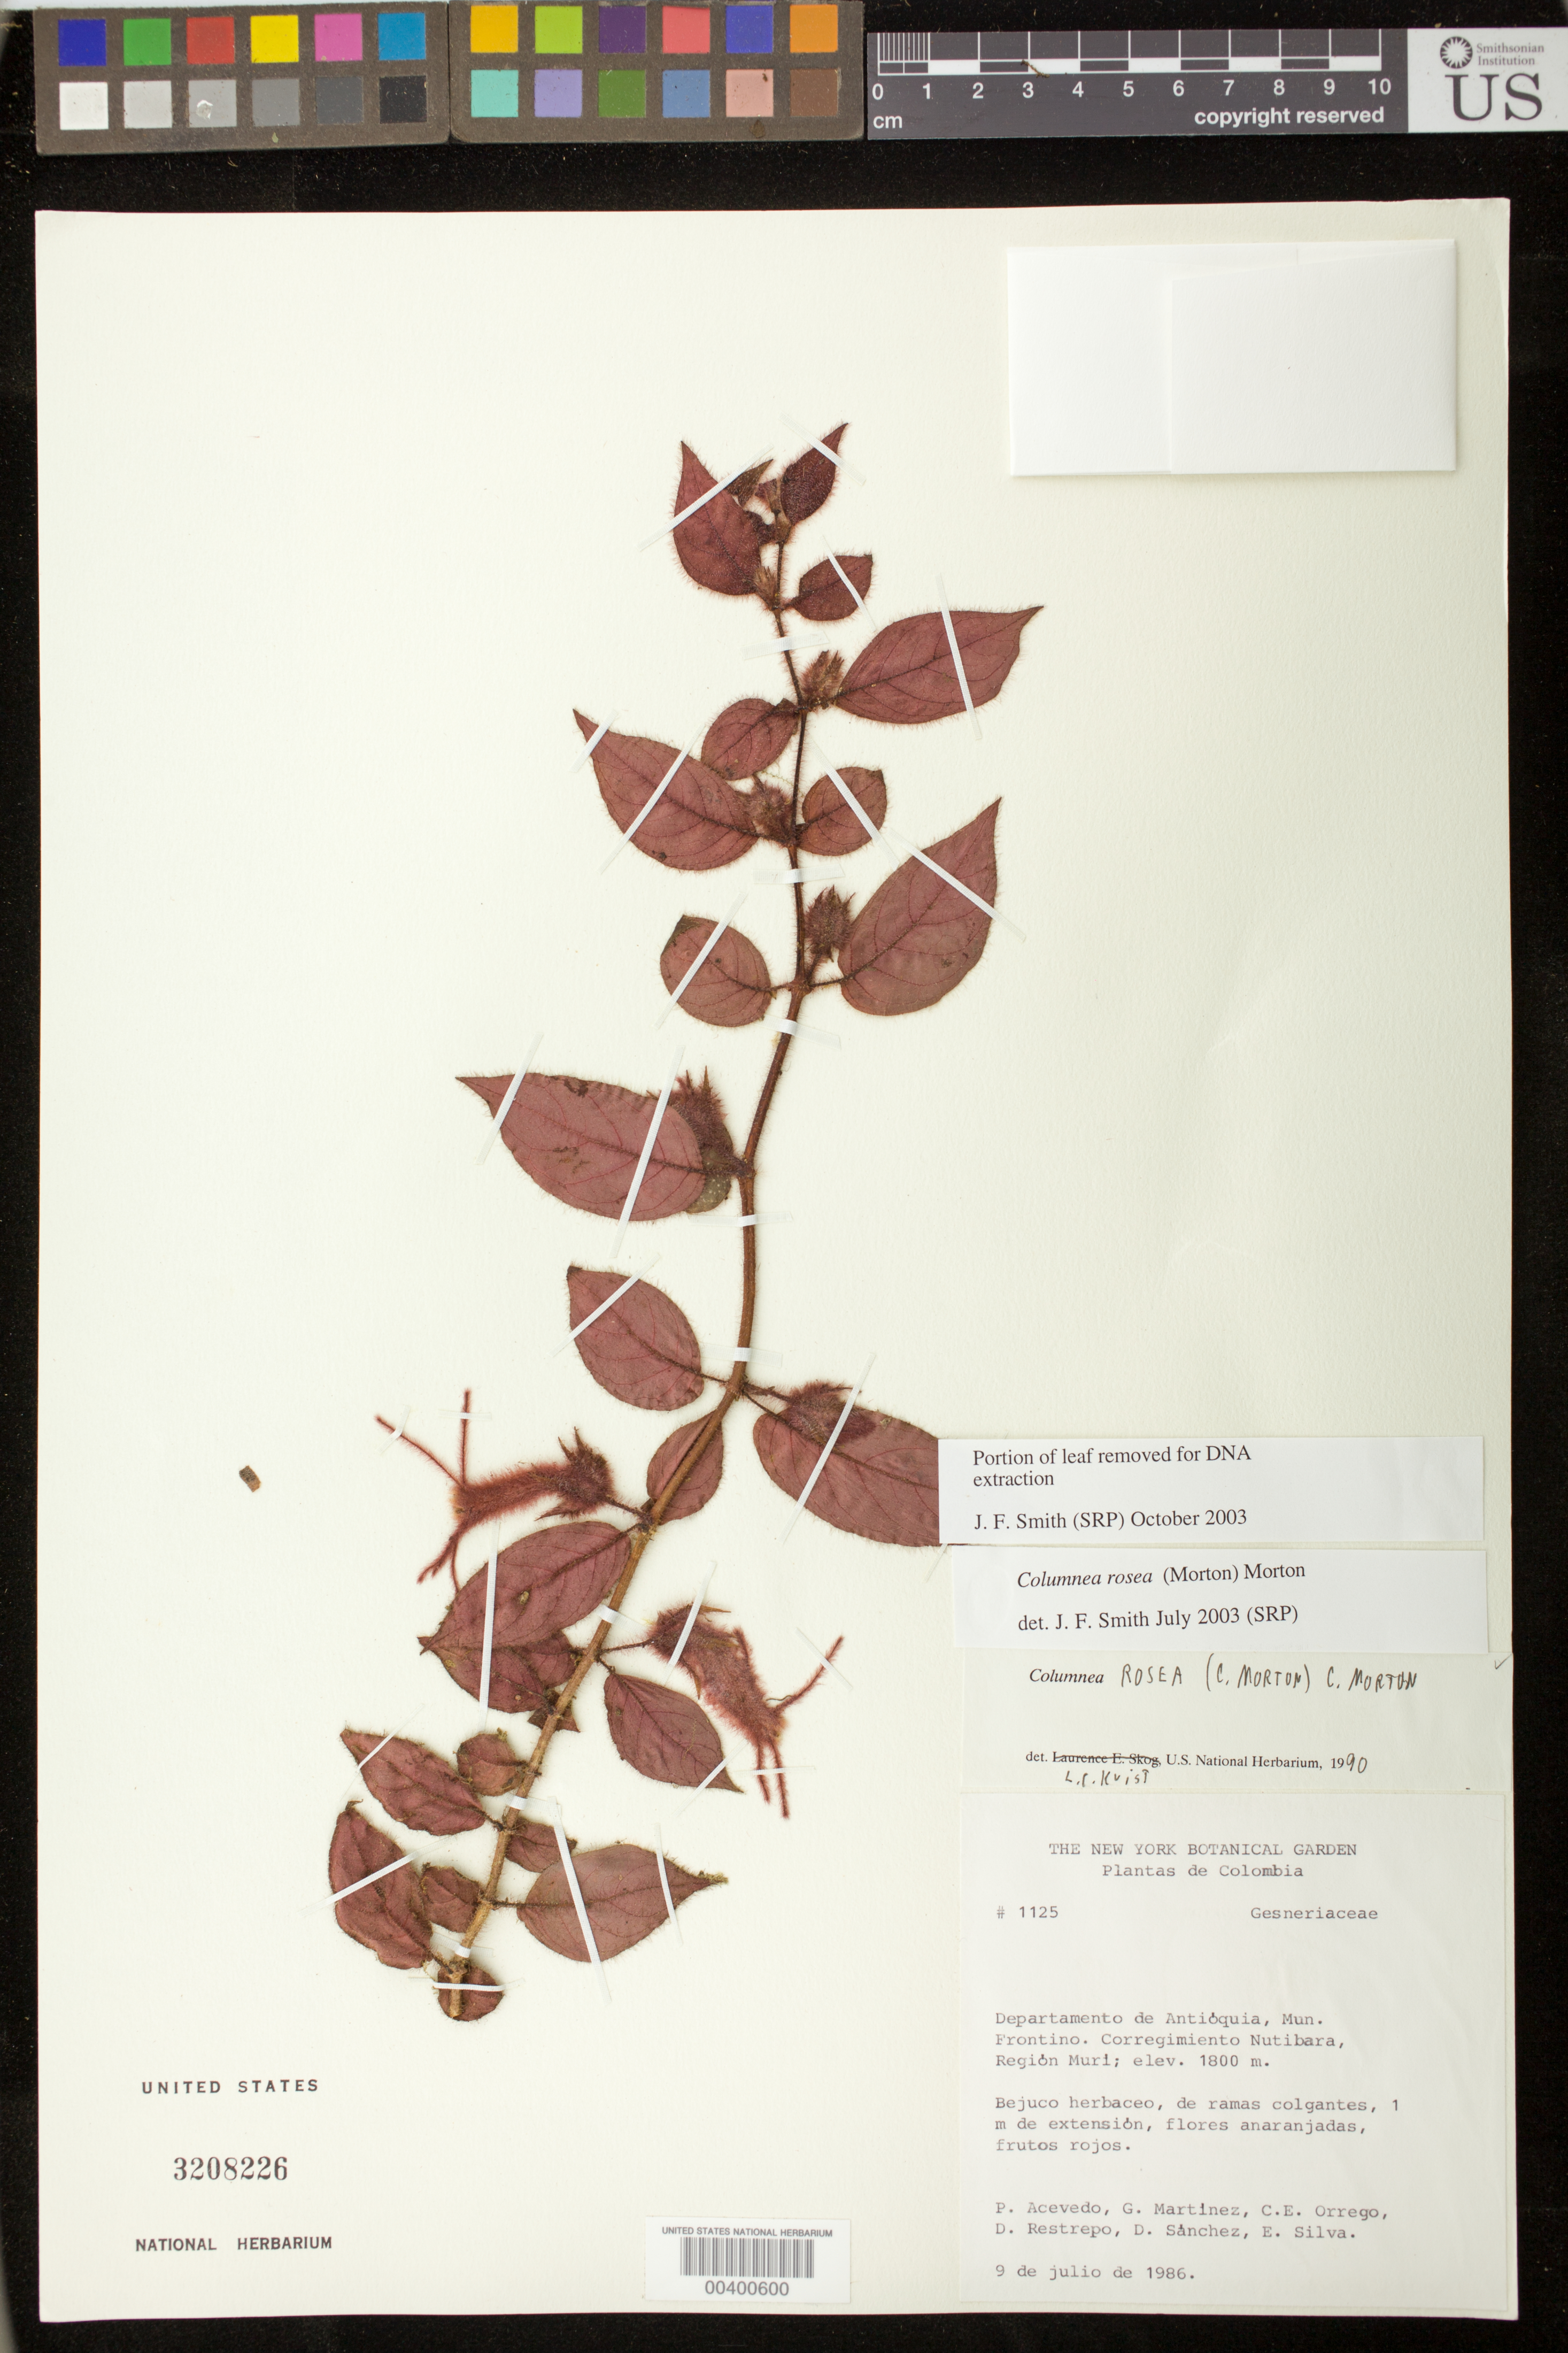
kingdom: Plantae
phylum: Tracheophyta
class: Magnoliopsida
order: Lamiales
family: Gesneriaceae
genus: Columnea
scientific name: Columnea rosea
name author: (C.V. Morton) C.V. Morton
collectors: P. Acevedo-Rodr., G. Martínez, C. Orrego, D. Restrepo, D. Sanchez & E. Silva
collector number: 1125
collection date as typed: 09 Jul 1986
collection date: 1986-07-09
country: Colombia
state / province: Antioquia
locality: Frontino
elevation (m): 1800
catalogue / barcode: US 3208226